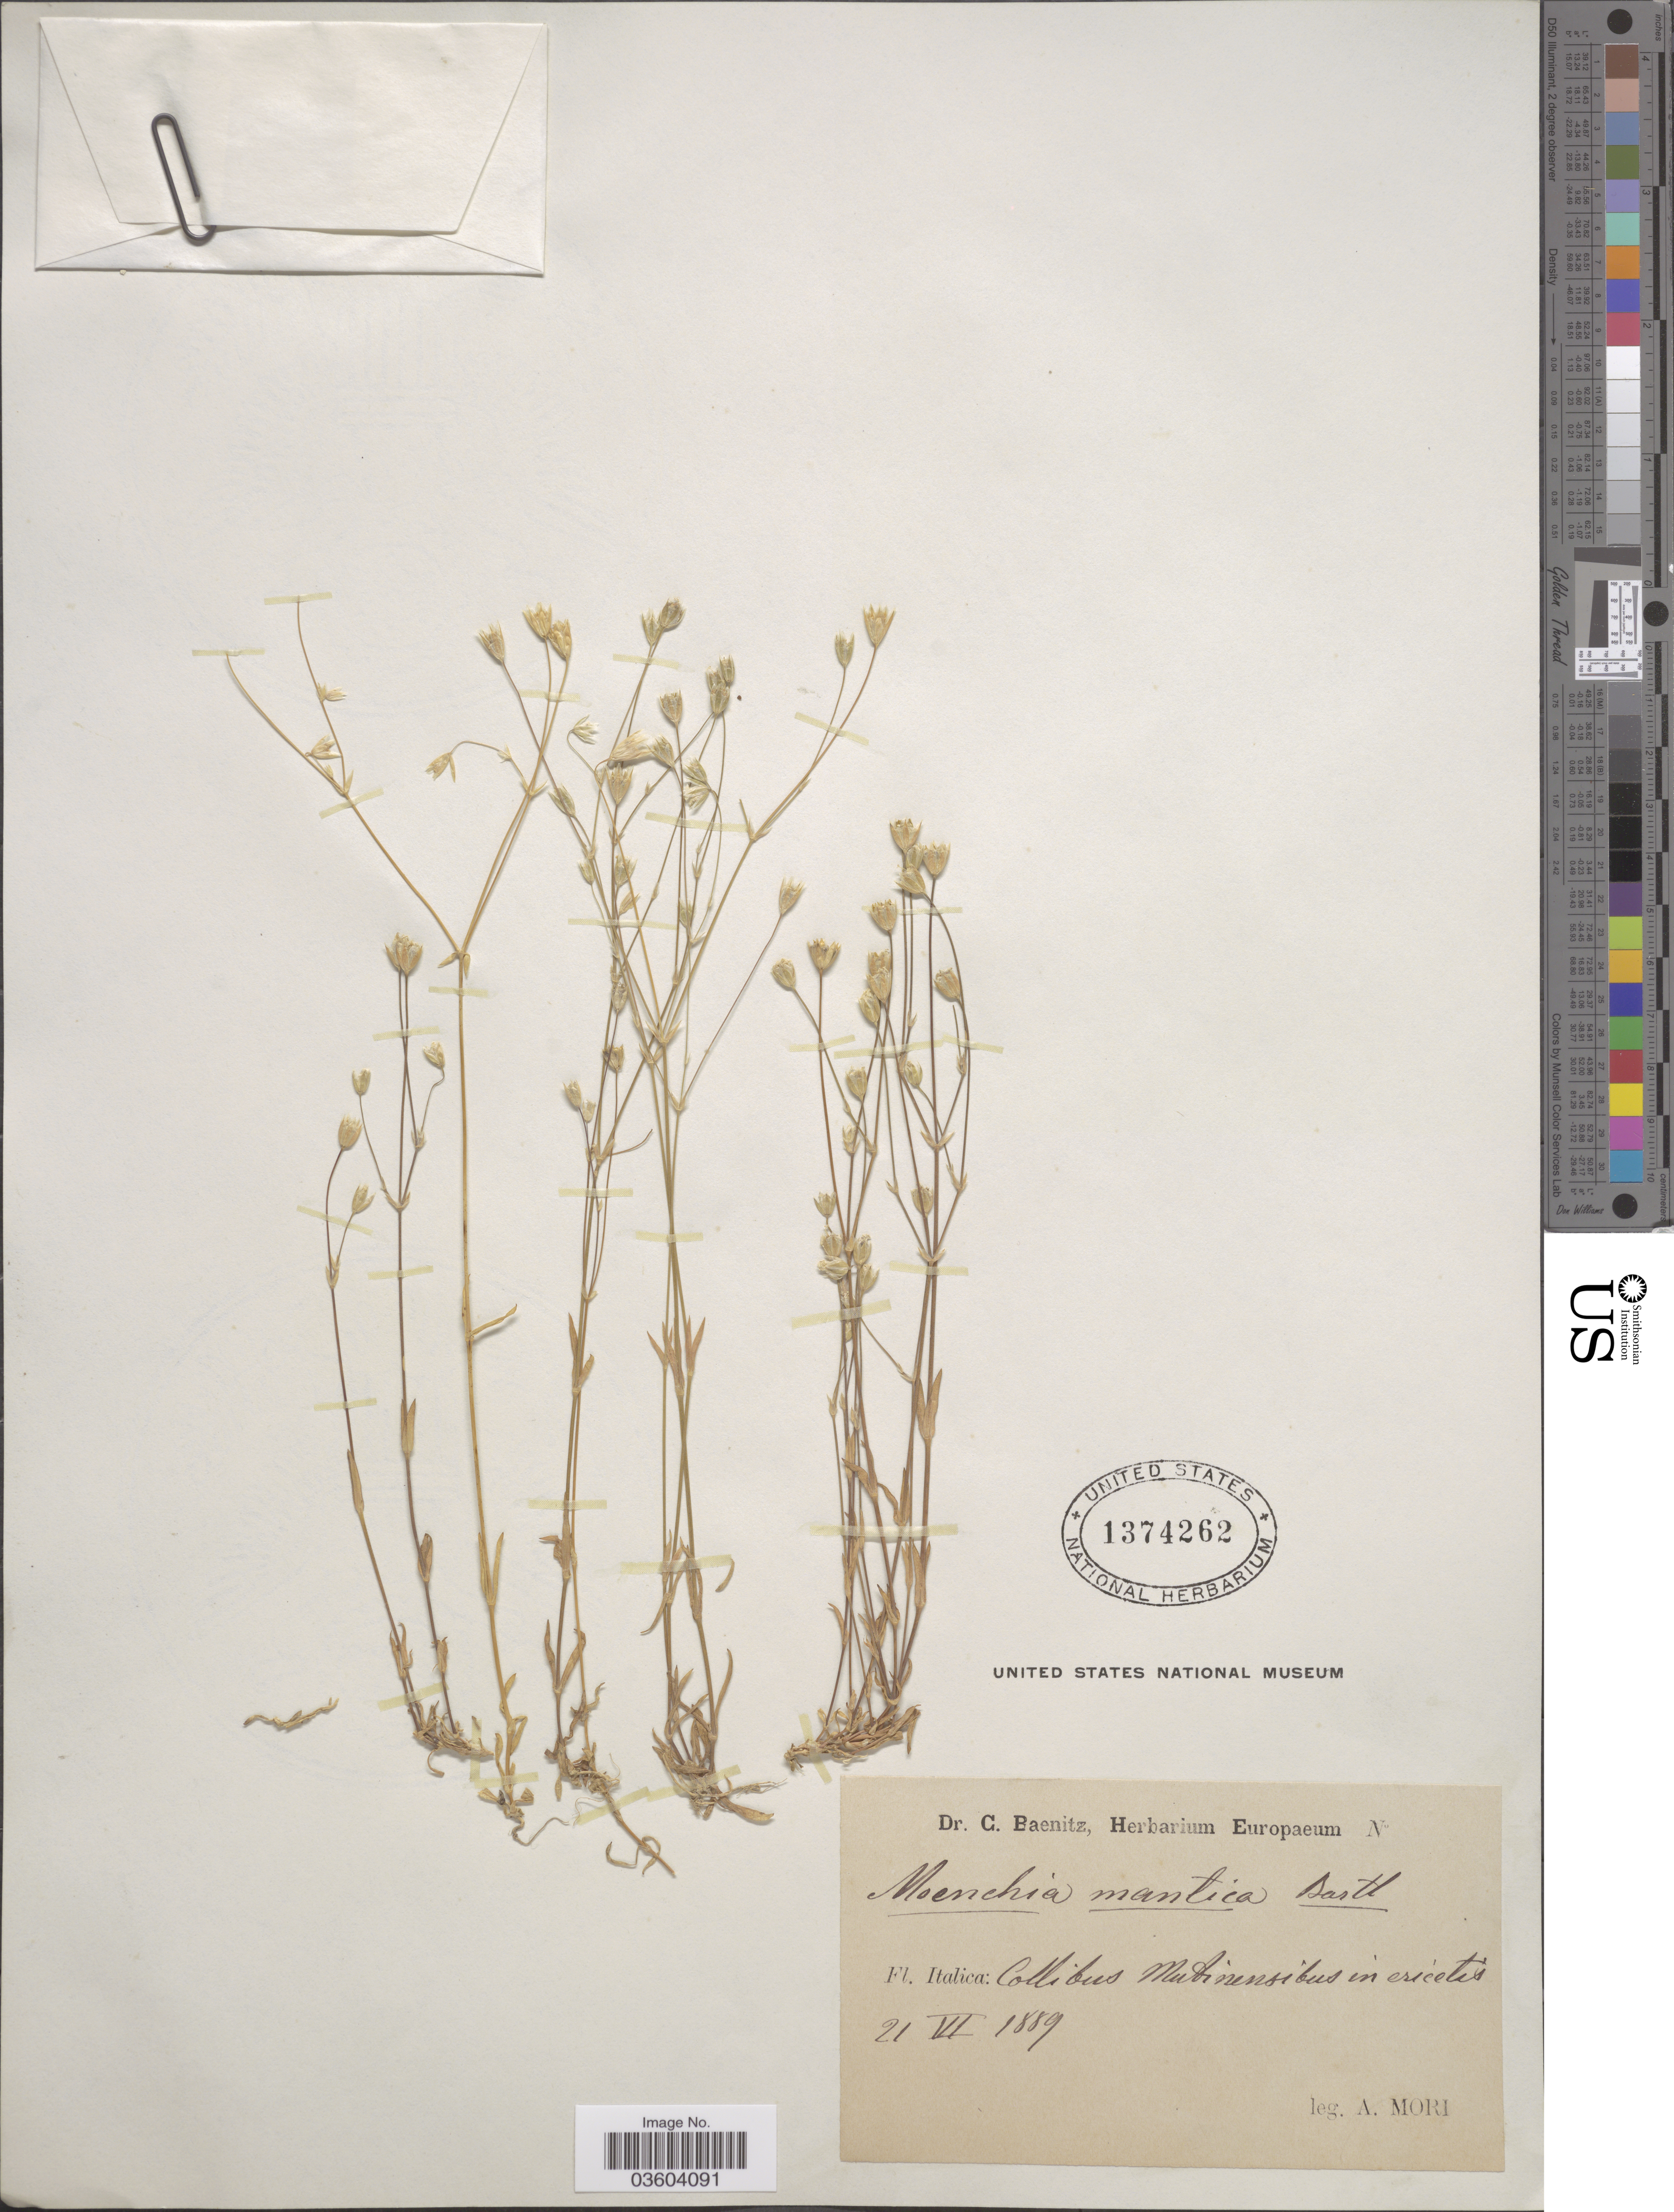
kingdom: Plantae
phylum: Tracheophyta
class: Magnoliopsida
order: Caryophyllales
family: Caryophyllaceae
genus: Moenchia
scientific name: Moenchia mantica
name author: Bartl.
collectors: A. Mori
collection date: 1889-06-21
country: Italy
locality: Collibus Mutinensibus in cricetis.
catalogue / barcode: US 1374262